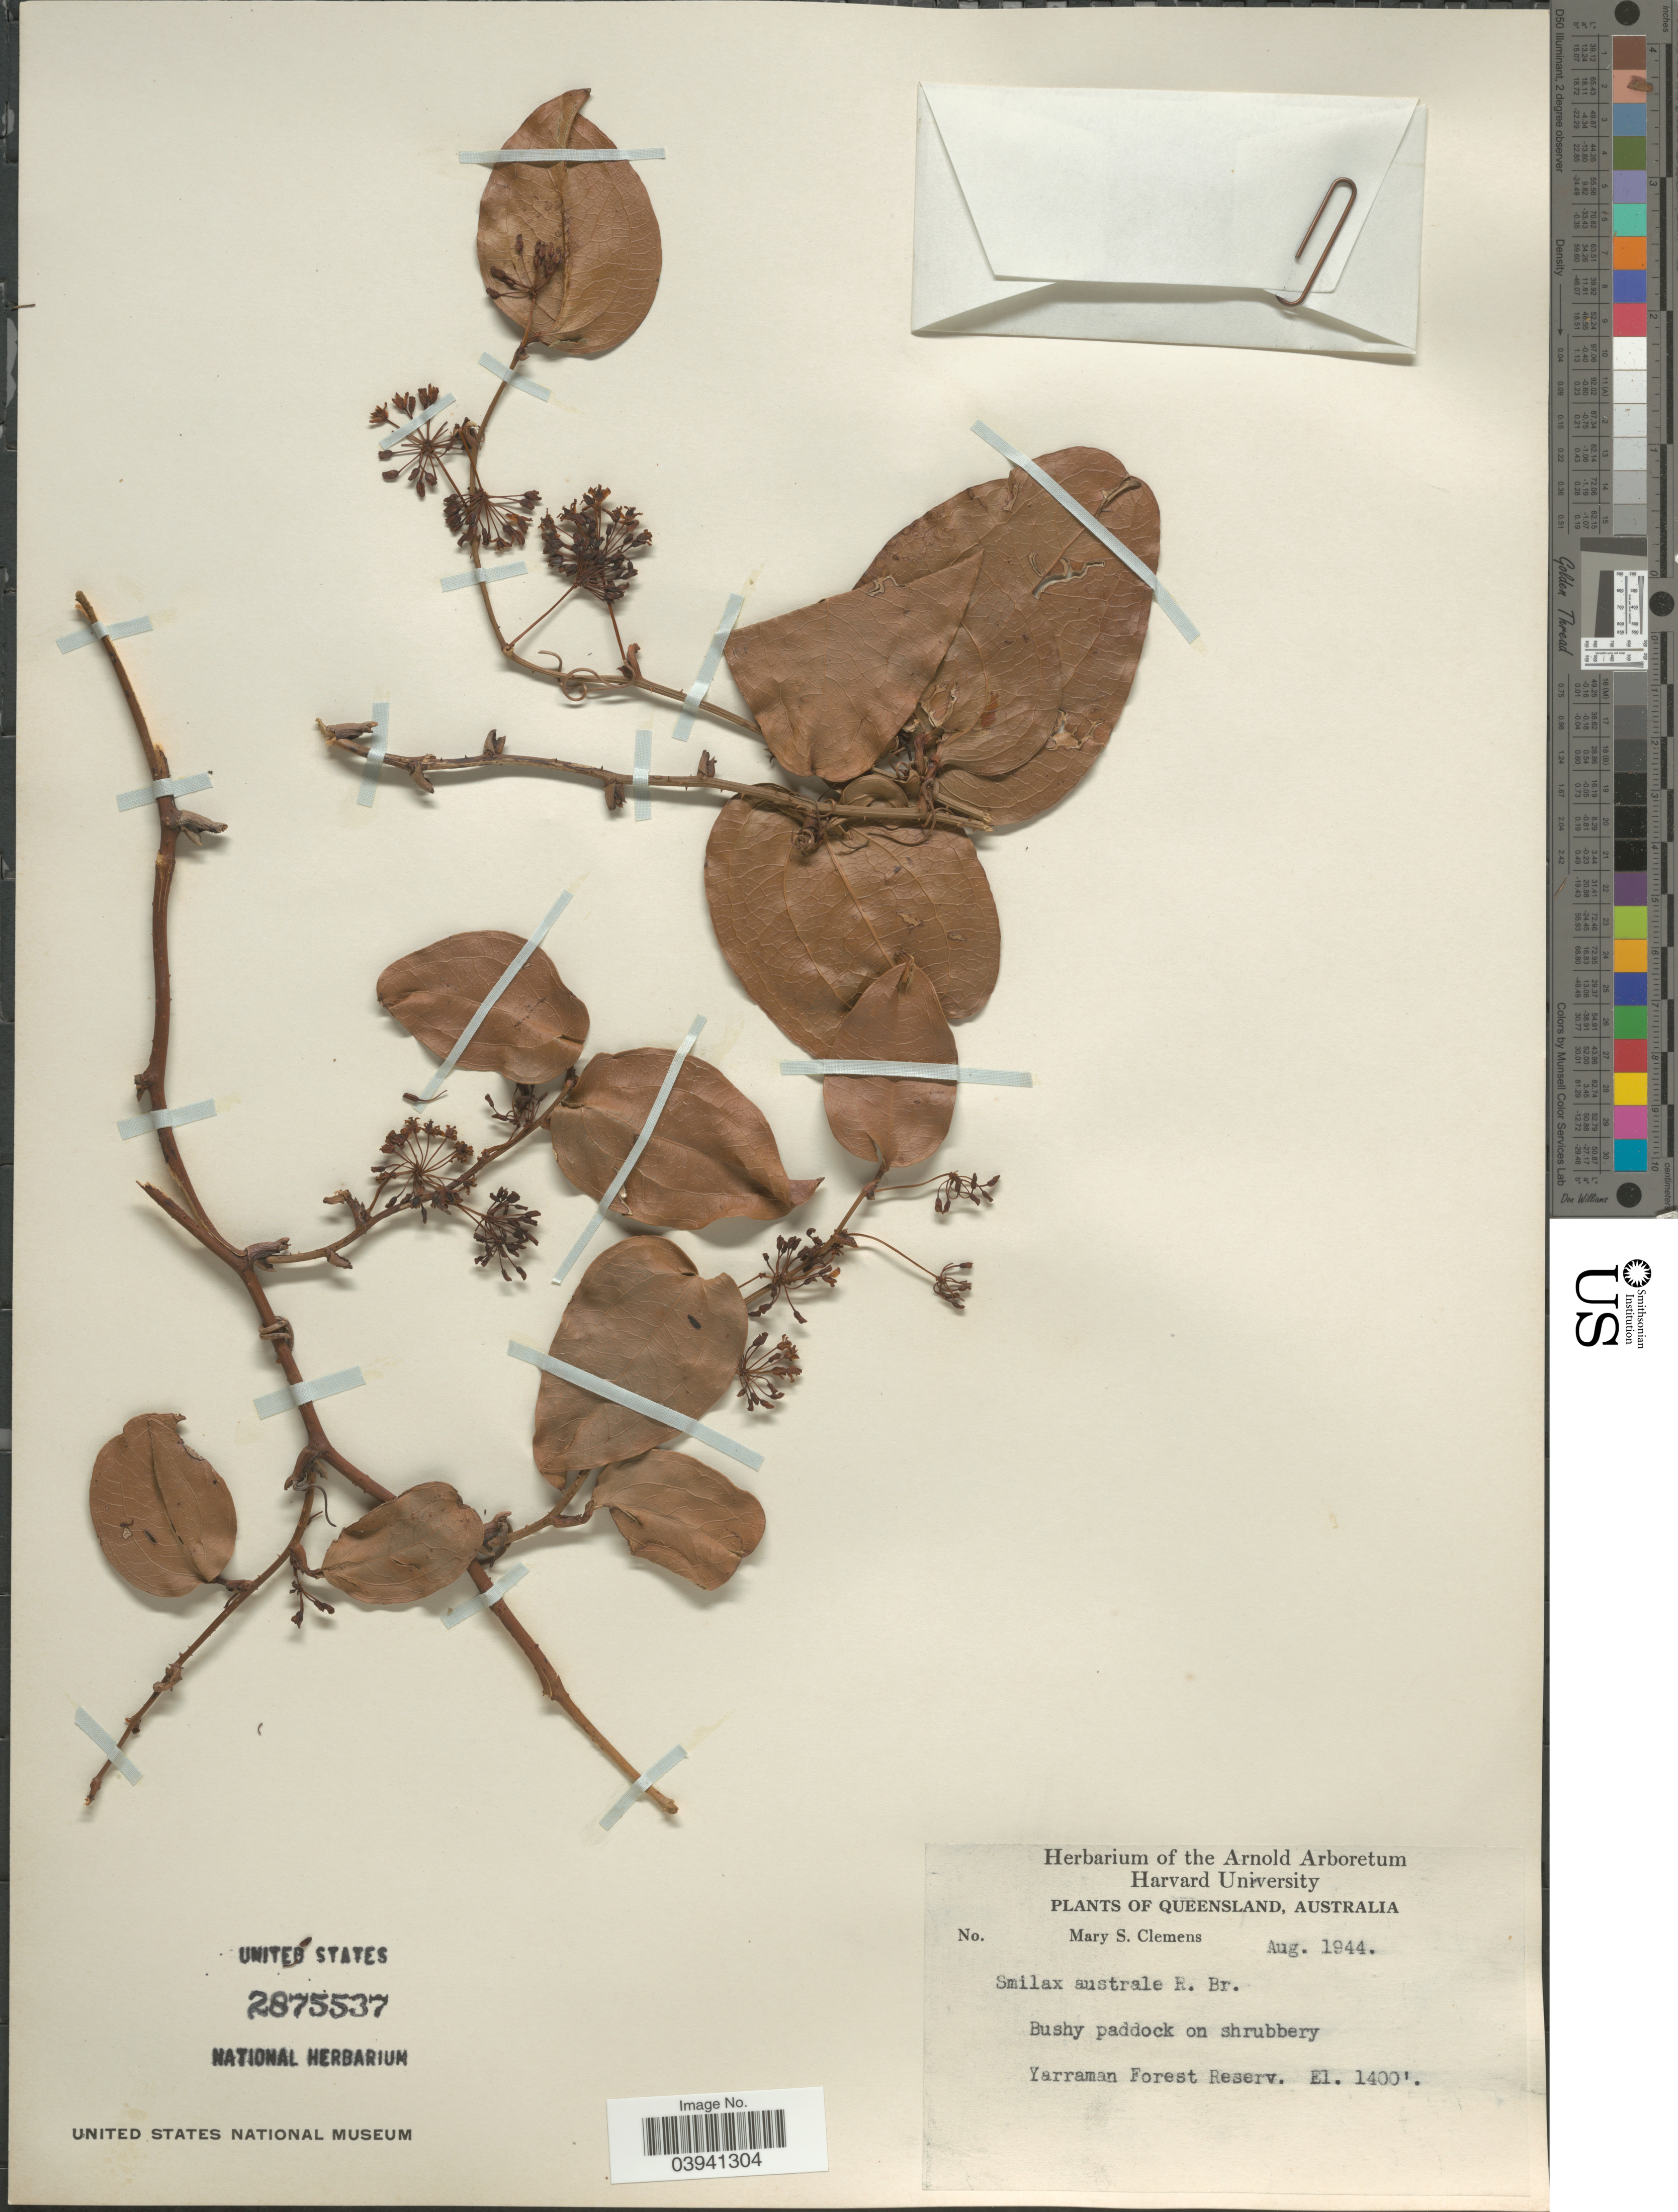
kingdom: Plantae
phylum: Tracheophyta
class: Liliopsida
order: Liliales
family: Smilacaceae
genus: Smilax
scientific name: Smilax australis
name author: R. Br.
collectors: M. S. Clemens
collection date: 1944-08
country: Australia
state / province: Queensland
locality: Yarraman Forest Reserv.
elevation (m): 427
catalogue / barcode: US 2875537